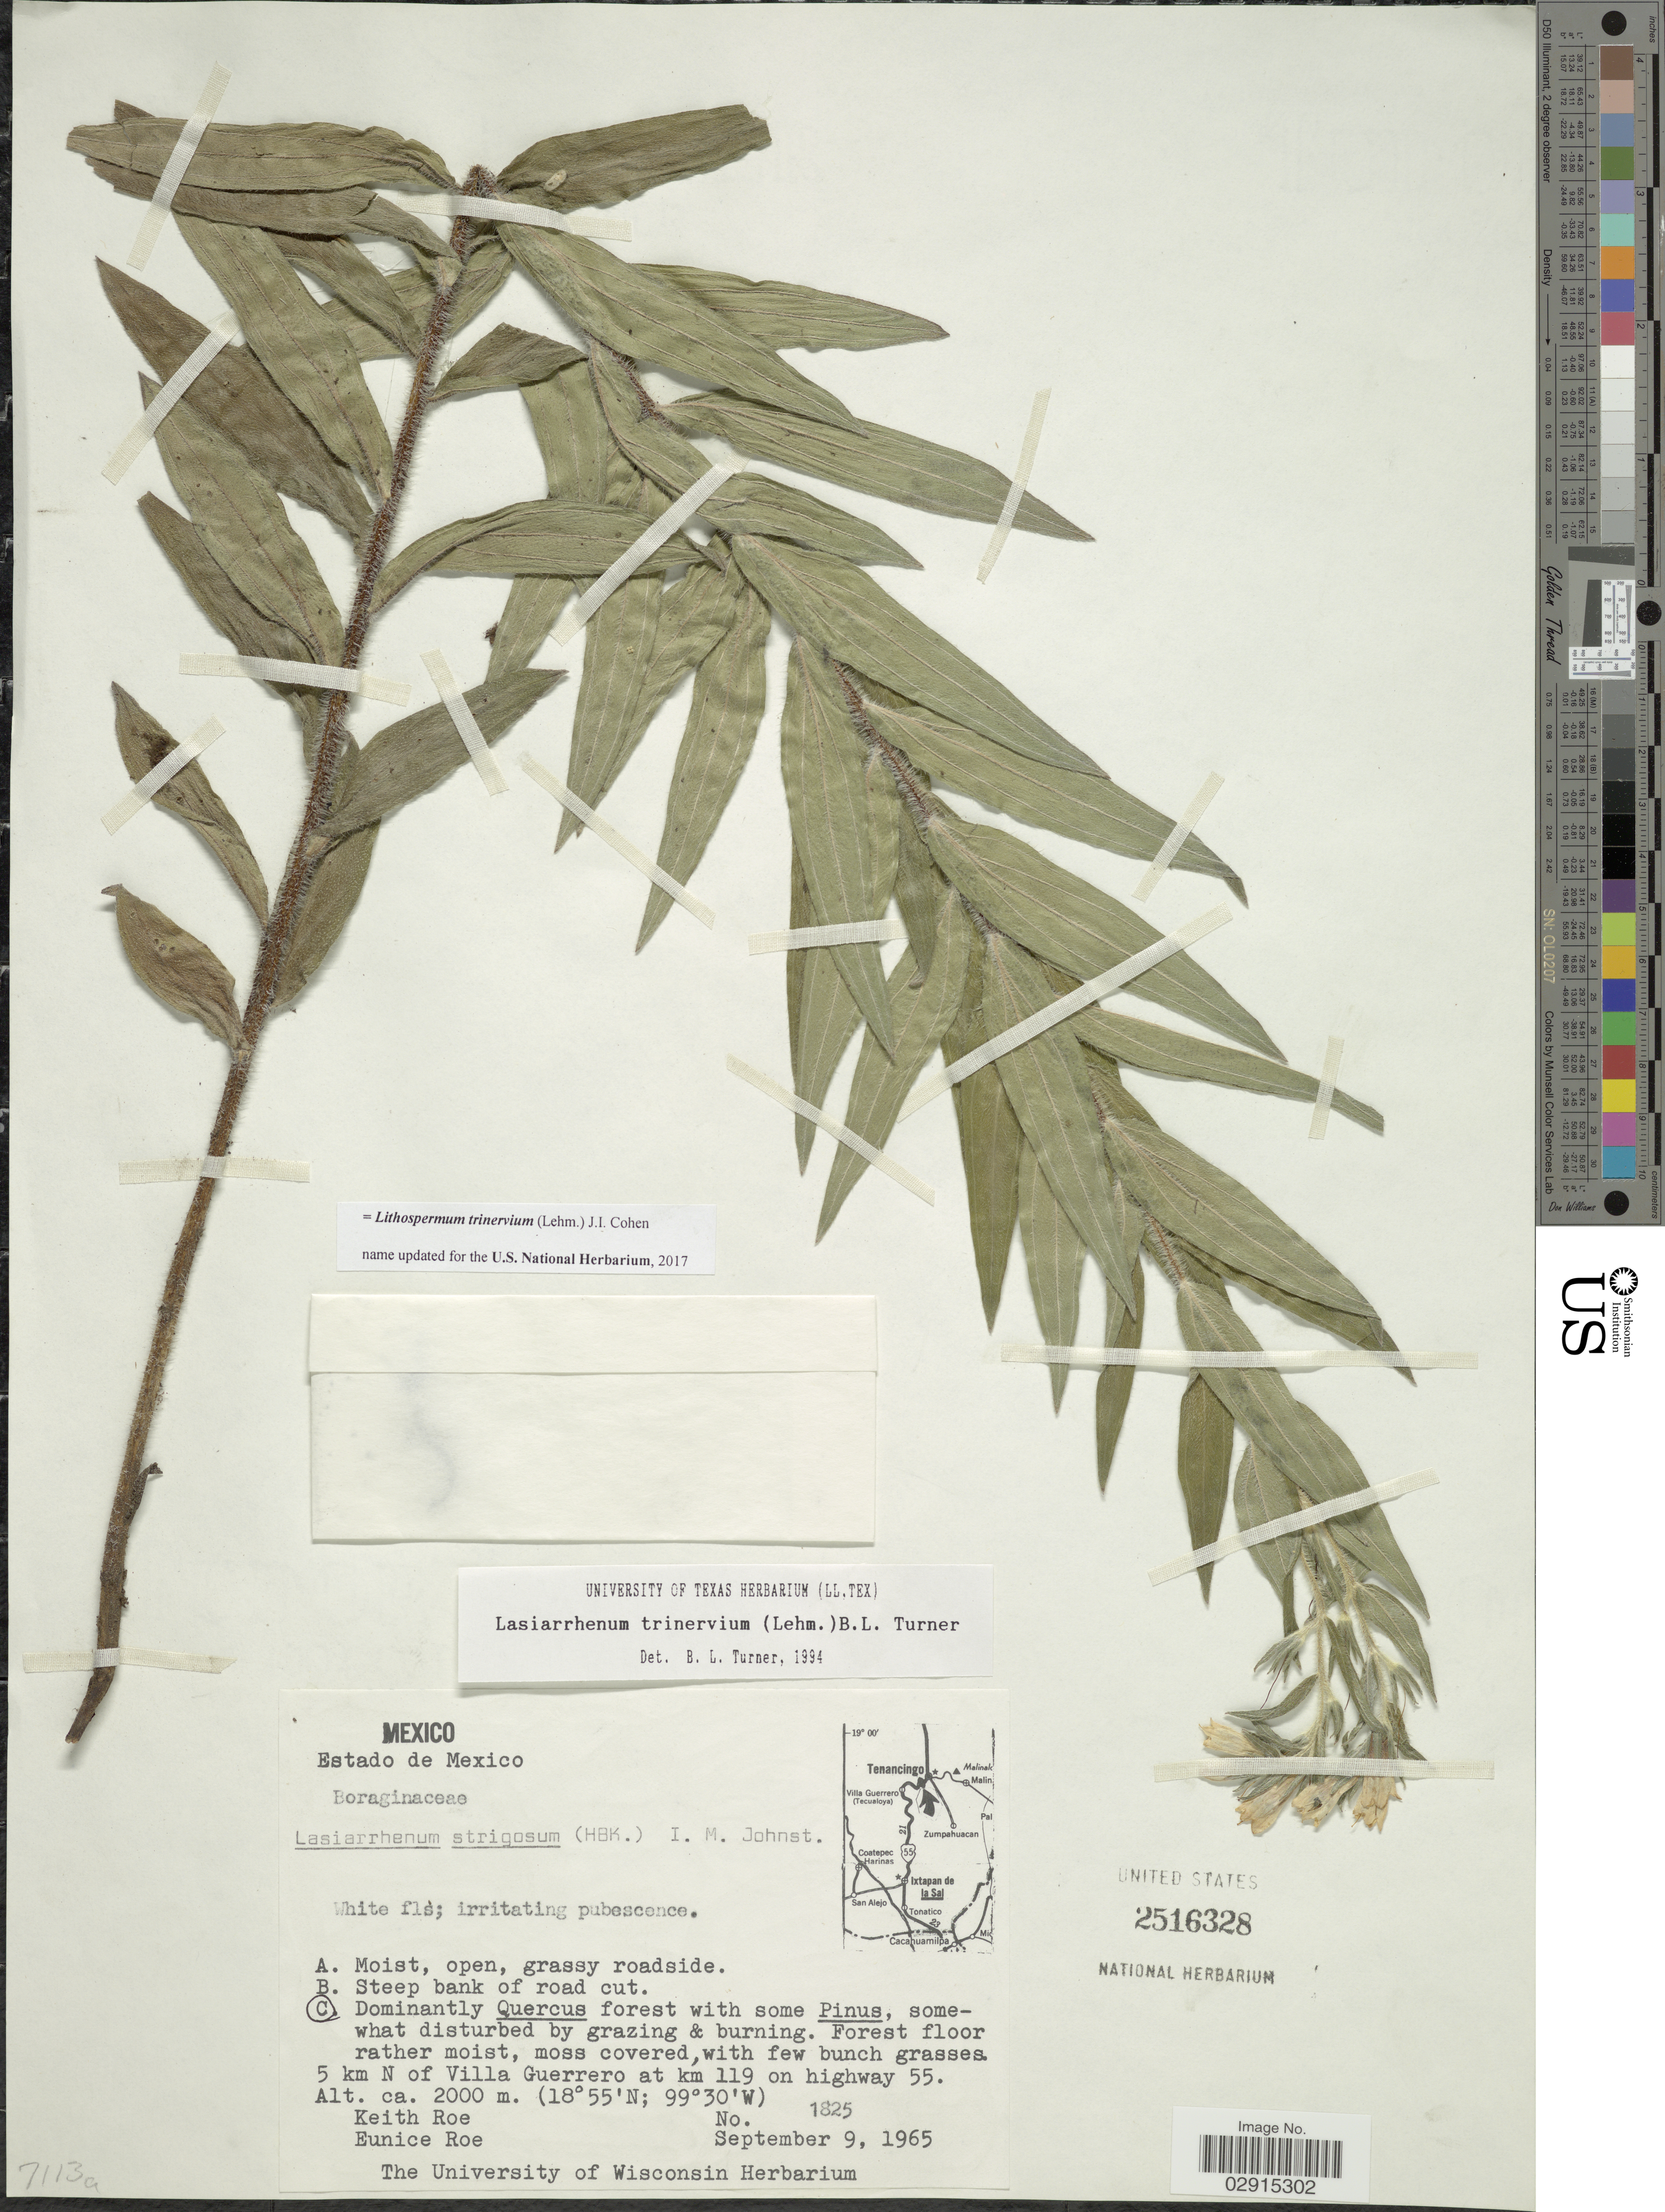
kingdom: Plantae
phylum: Tracheophyta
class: Magnoliopsida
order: Boraginales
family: Boraginaceae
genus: Lithospermum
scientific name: Lithospermum trinervium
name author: (Lehm.) J.I. Cohen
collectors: K. E. Roe & E. Roe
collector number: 1825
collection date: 1965-09-09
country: Mexico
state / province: México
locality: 5 km N of Villa Guerrero at km 119 on highway 55.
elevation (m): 2000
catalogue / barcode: US 2516328